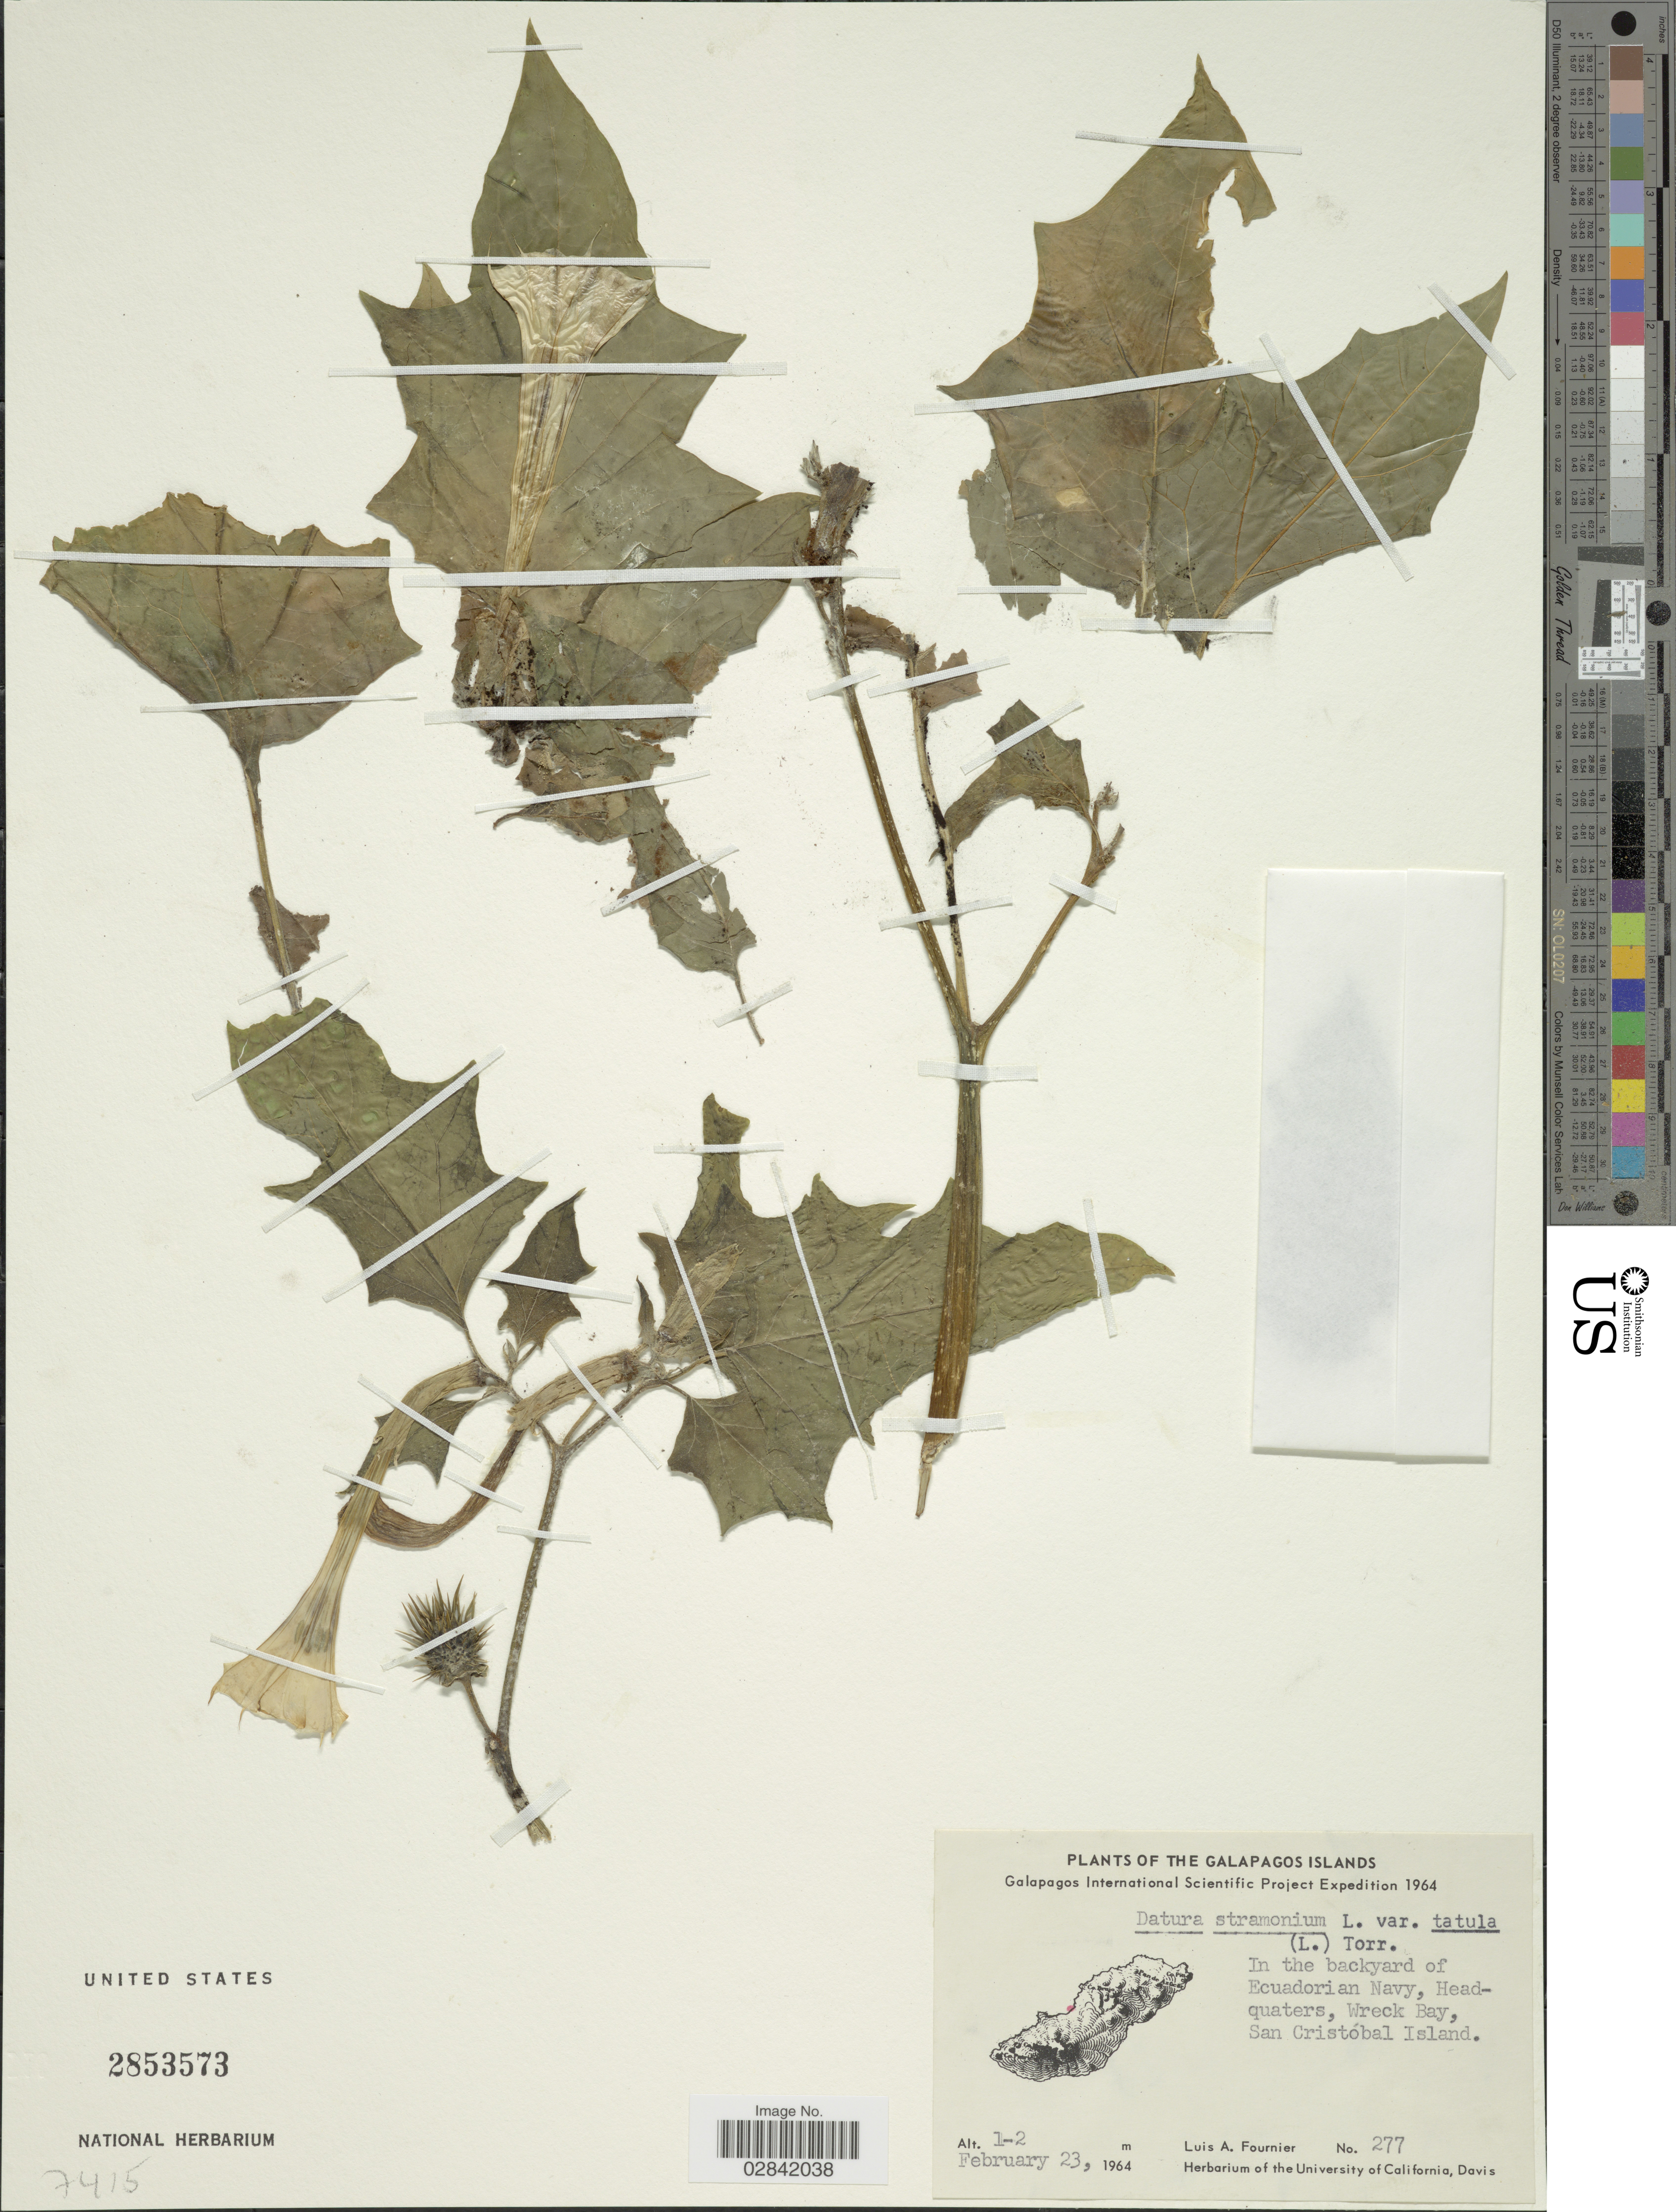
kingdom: Plantae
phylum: Tracheophyta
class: Magnoliopsida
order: Solanales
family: Solanaceae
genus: Datura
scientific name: Datura stramonium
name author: L.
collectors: L. A. Fournier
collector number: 277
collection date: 1964-02-23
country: Ecuador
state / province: Colón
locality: The Galapagos Islands, In the backyard of Ecuadorian Navy, Headquarters, Wreck Bay, San Cristóbal Island.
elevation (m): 1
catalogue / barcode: US 2853573